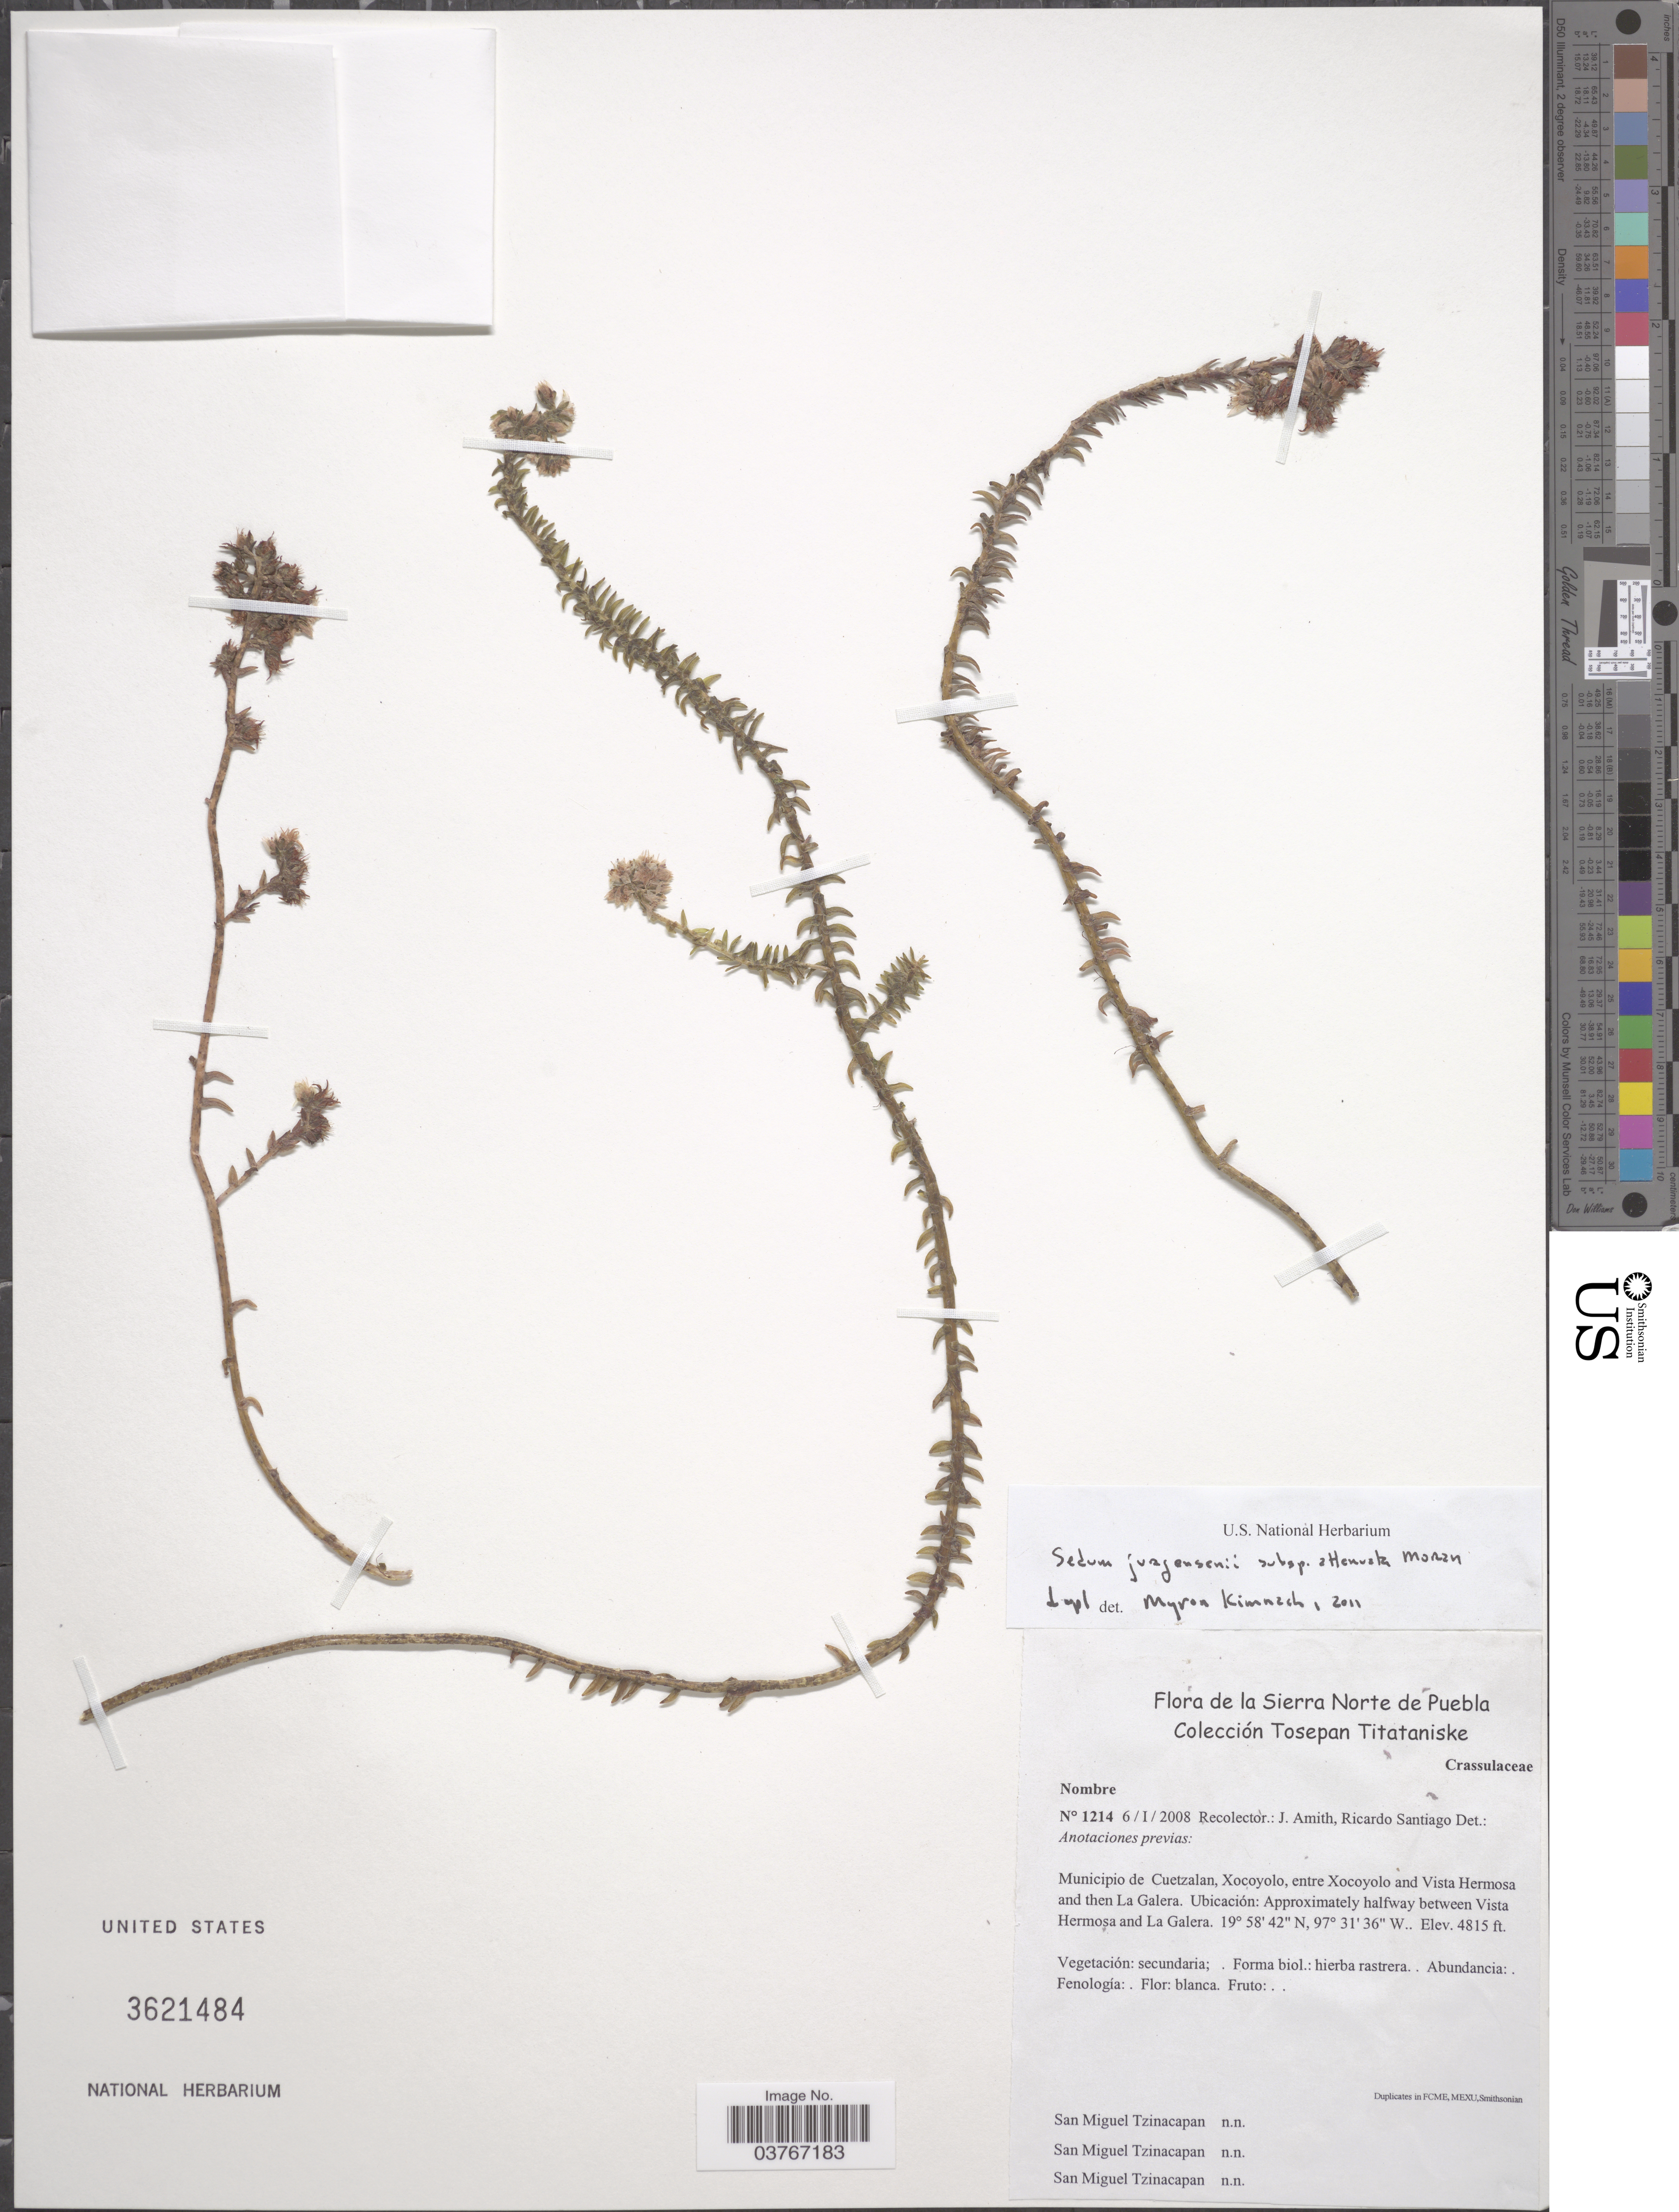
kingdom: Plantae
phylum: Tracheophyta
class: Magnoliopsida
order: Saxifragales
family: Crassulaceae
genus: Sedum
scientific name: Sedum jurgensenii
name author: (Hemsl.) Moran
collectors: J. D. Amith & R. Santiago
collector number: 1214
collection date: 2008-01-06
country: Mexico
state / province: Puebla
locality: La Sierra Norte de Puebla, Municipio de Cuetzalan, Xocoyolo, entre Xocoyolo and Vista Hermosa and then La Galera. Ubicación: Approximately halfway between Vista Hermosa and La Galera.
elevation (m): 1468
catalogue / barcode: US 3621484